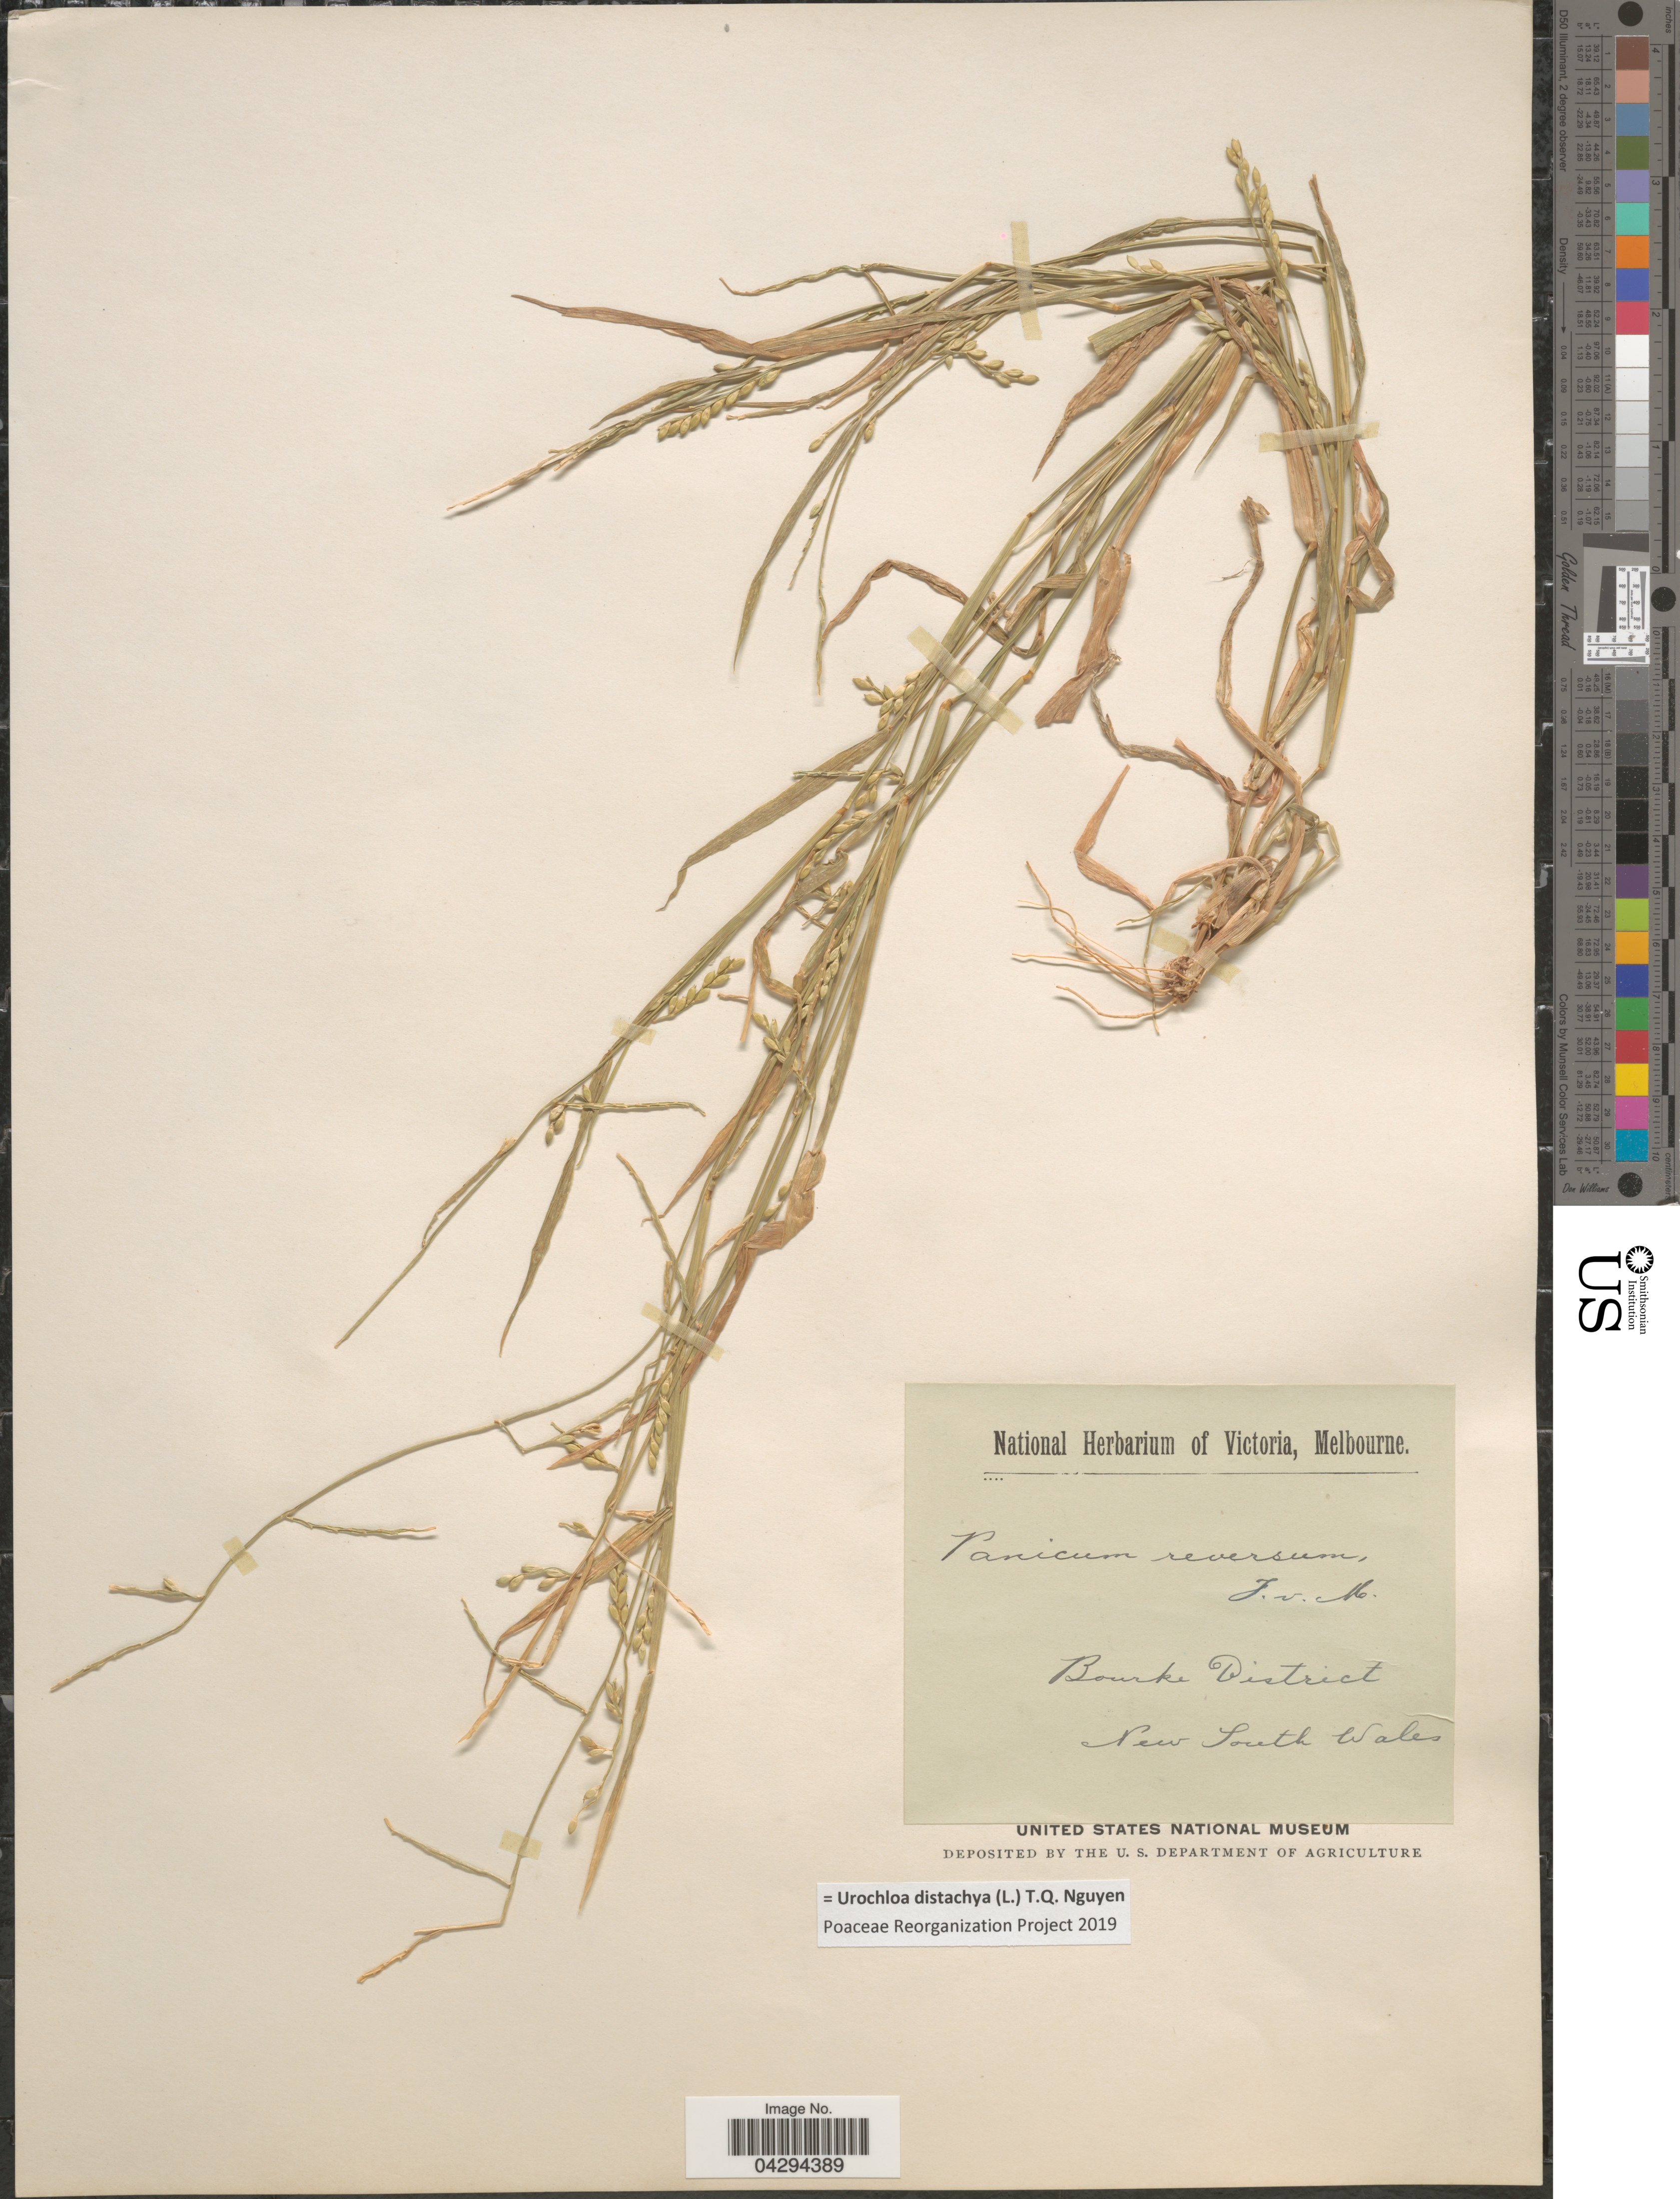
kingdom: Plantae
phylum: Tracheophyta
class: Liliopsida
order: Poales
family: Poaceae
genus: Urochloa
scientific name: Urochloa distachya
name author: (L.) T.Q. Nguyen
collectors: Ex herb. National of Victoria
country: Australia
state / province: New South Wales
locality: Bourke District.